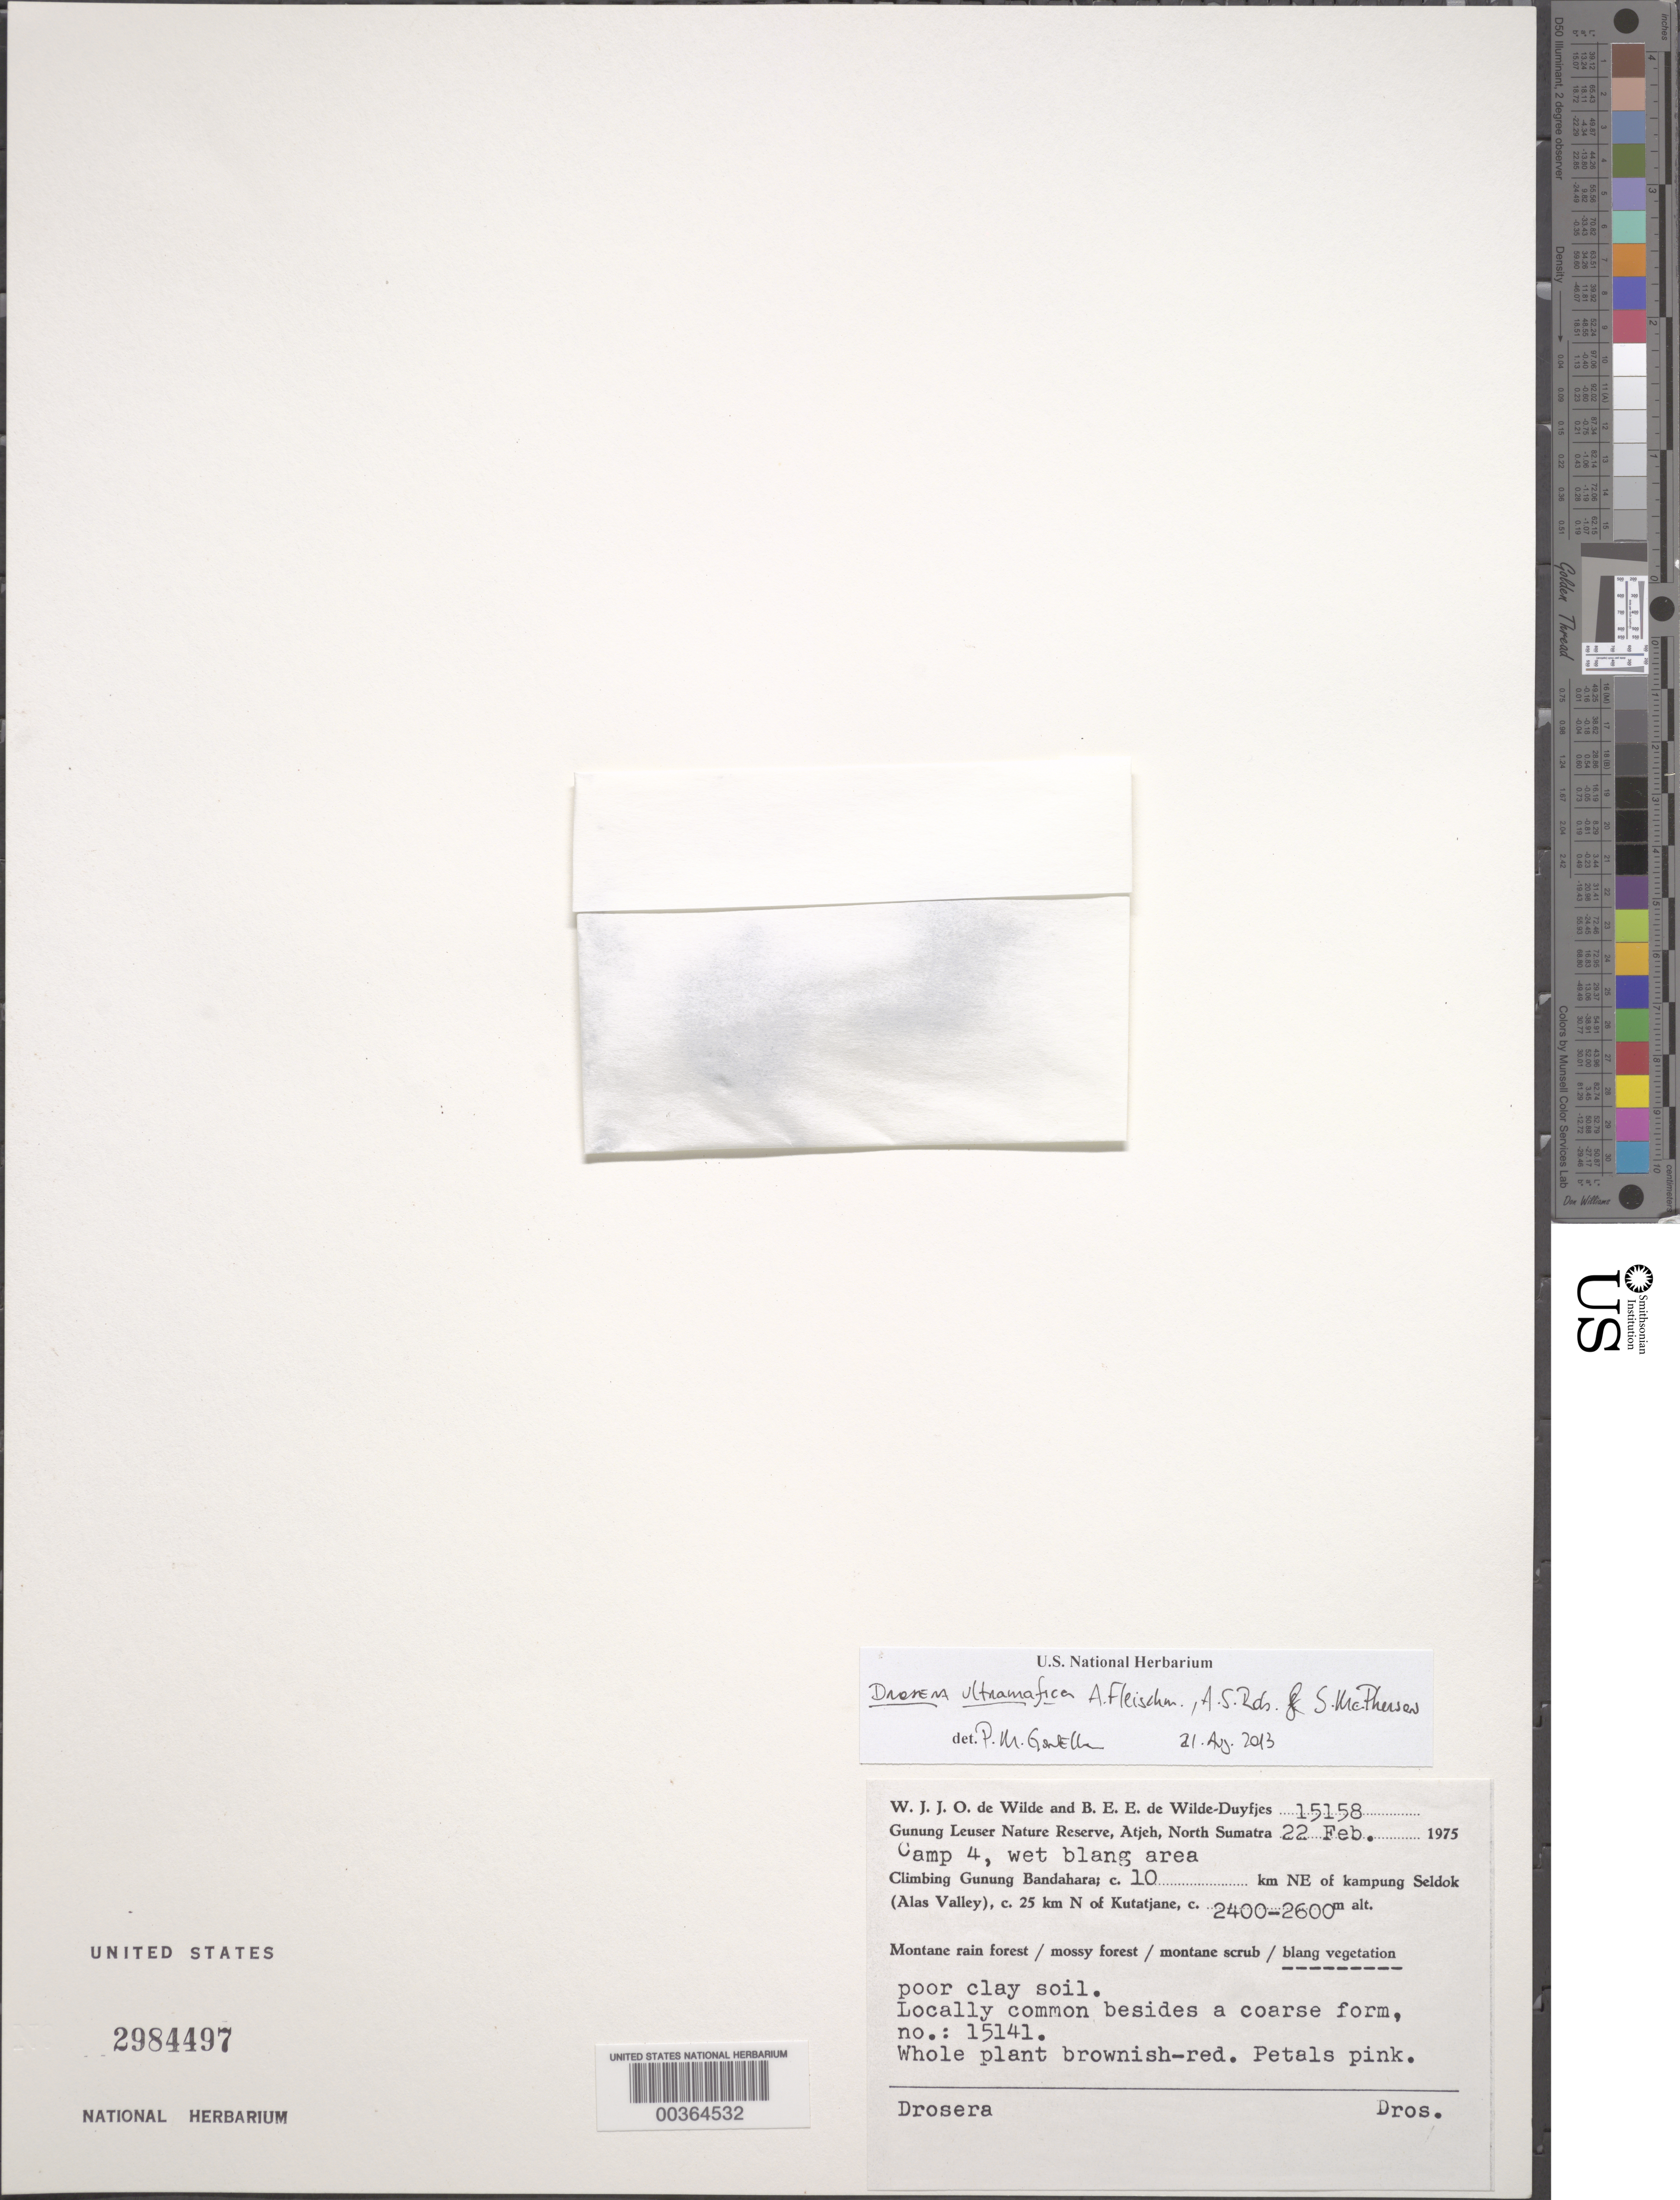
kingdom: Plantae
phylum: Tracheophyta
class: Magnoliopsida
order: Caryophyllales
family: Droseraceae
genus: Drosera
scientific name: Drosera ultramafica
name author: A. Fleischm. et al.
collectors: W. J. de Wilde & B. E. de Wilde-Duyfjes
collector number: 15158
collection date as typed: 22 Feb 1975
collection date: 1975-02-22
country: Indonesia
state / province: Sumatra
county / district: Aceh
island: Sumatra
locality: Gunung Leuser Nature Reserve, NE of Kampung Siedok (Alas Valley), N of Kutatjane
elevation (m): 2400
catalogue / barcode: US 2984497